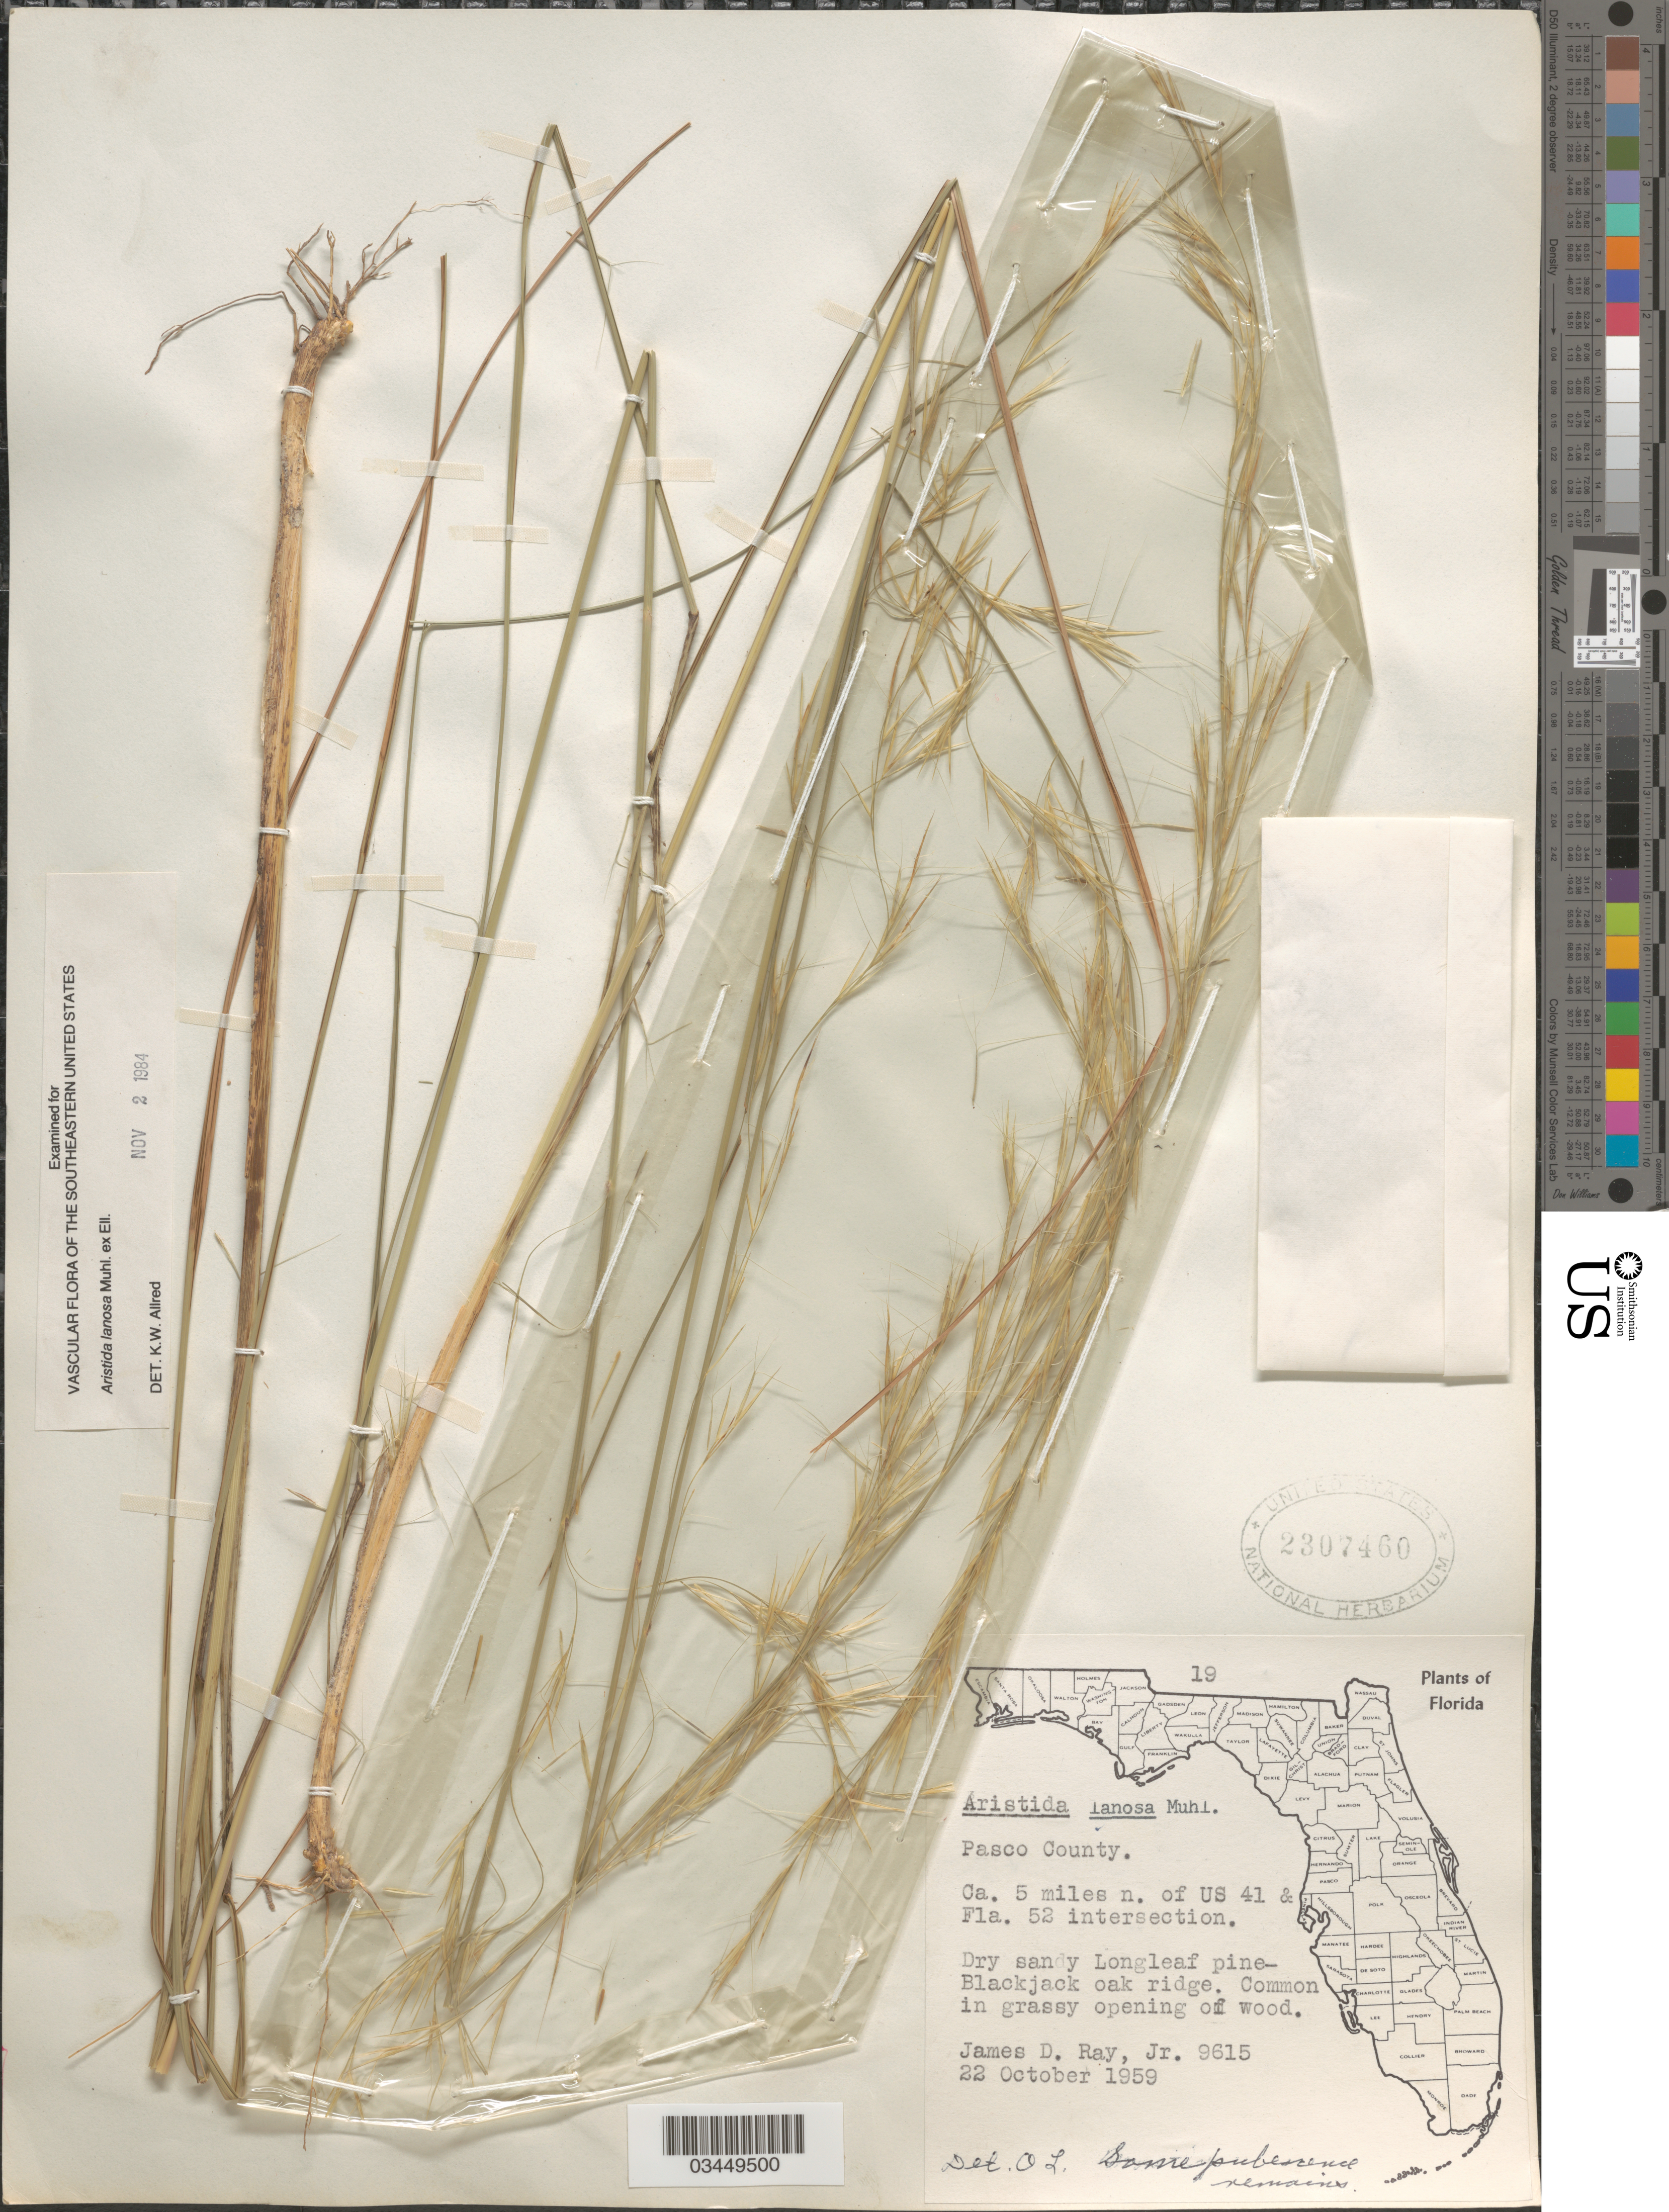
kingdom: Plantae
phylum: Tracheophyta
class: Liliopsida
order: Poales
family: Poaceae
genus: Aristida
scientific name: Aristida lanosa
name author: Muhl.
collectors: J. D. Ray Jr.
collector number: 9615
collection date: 1959-10-22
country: United States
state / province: Florida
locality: Pasco County. Ca. 5 miles n. of US 41 & Fla. 52 intersection.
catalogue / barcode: US 2307460